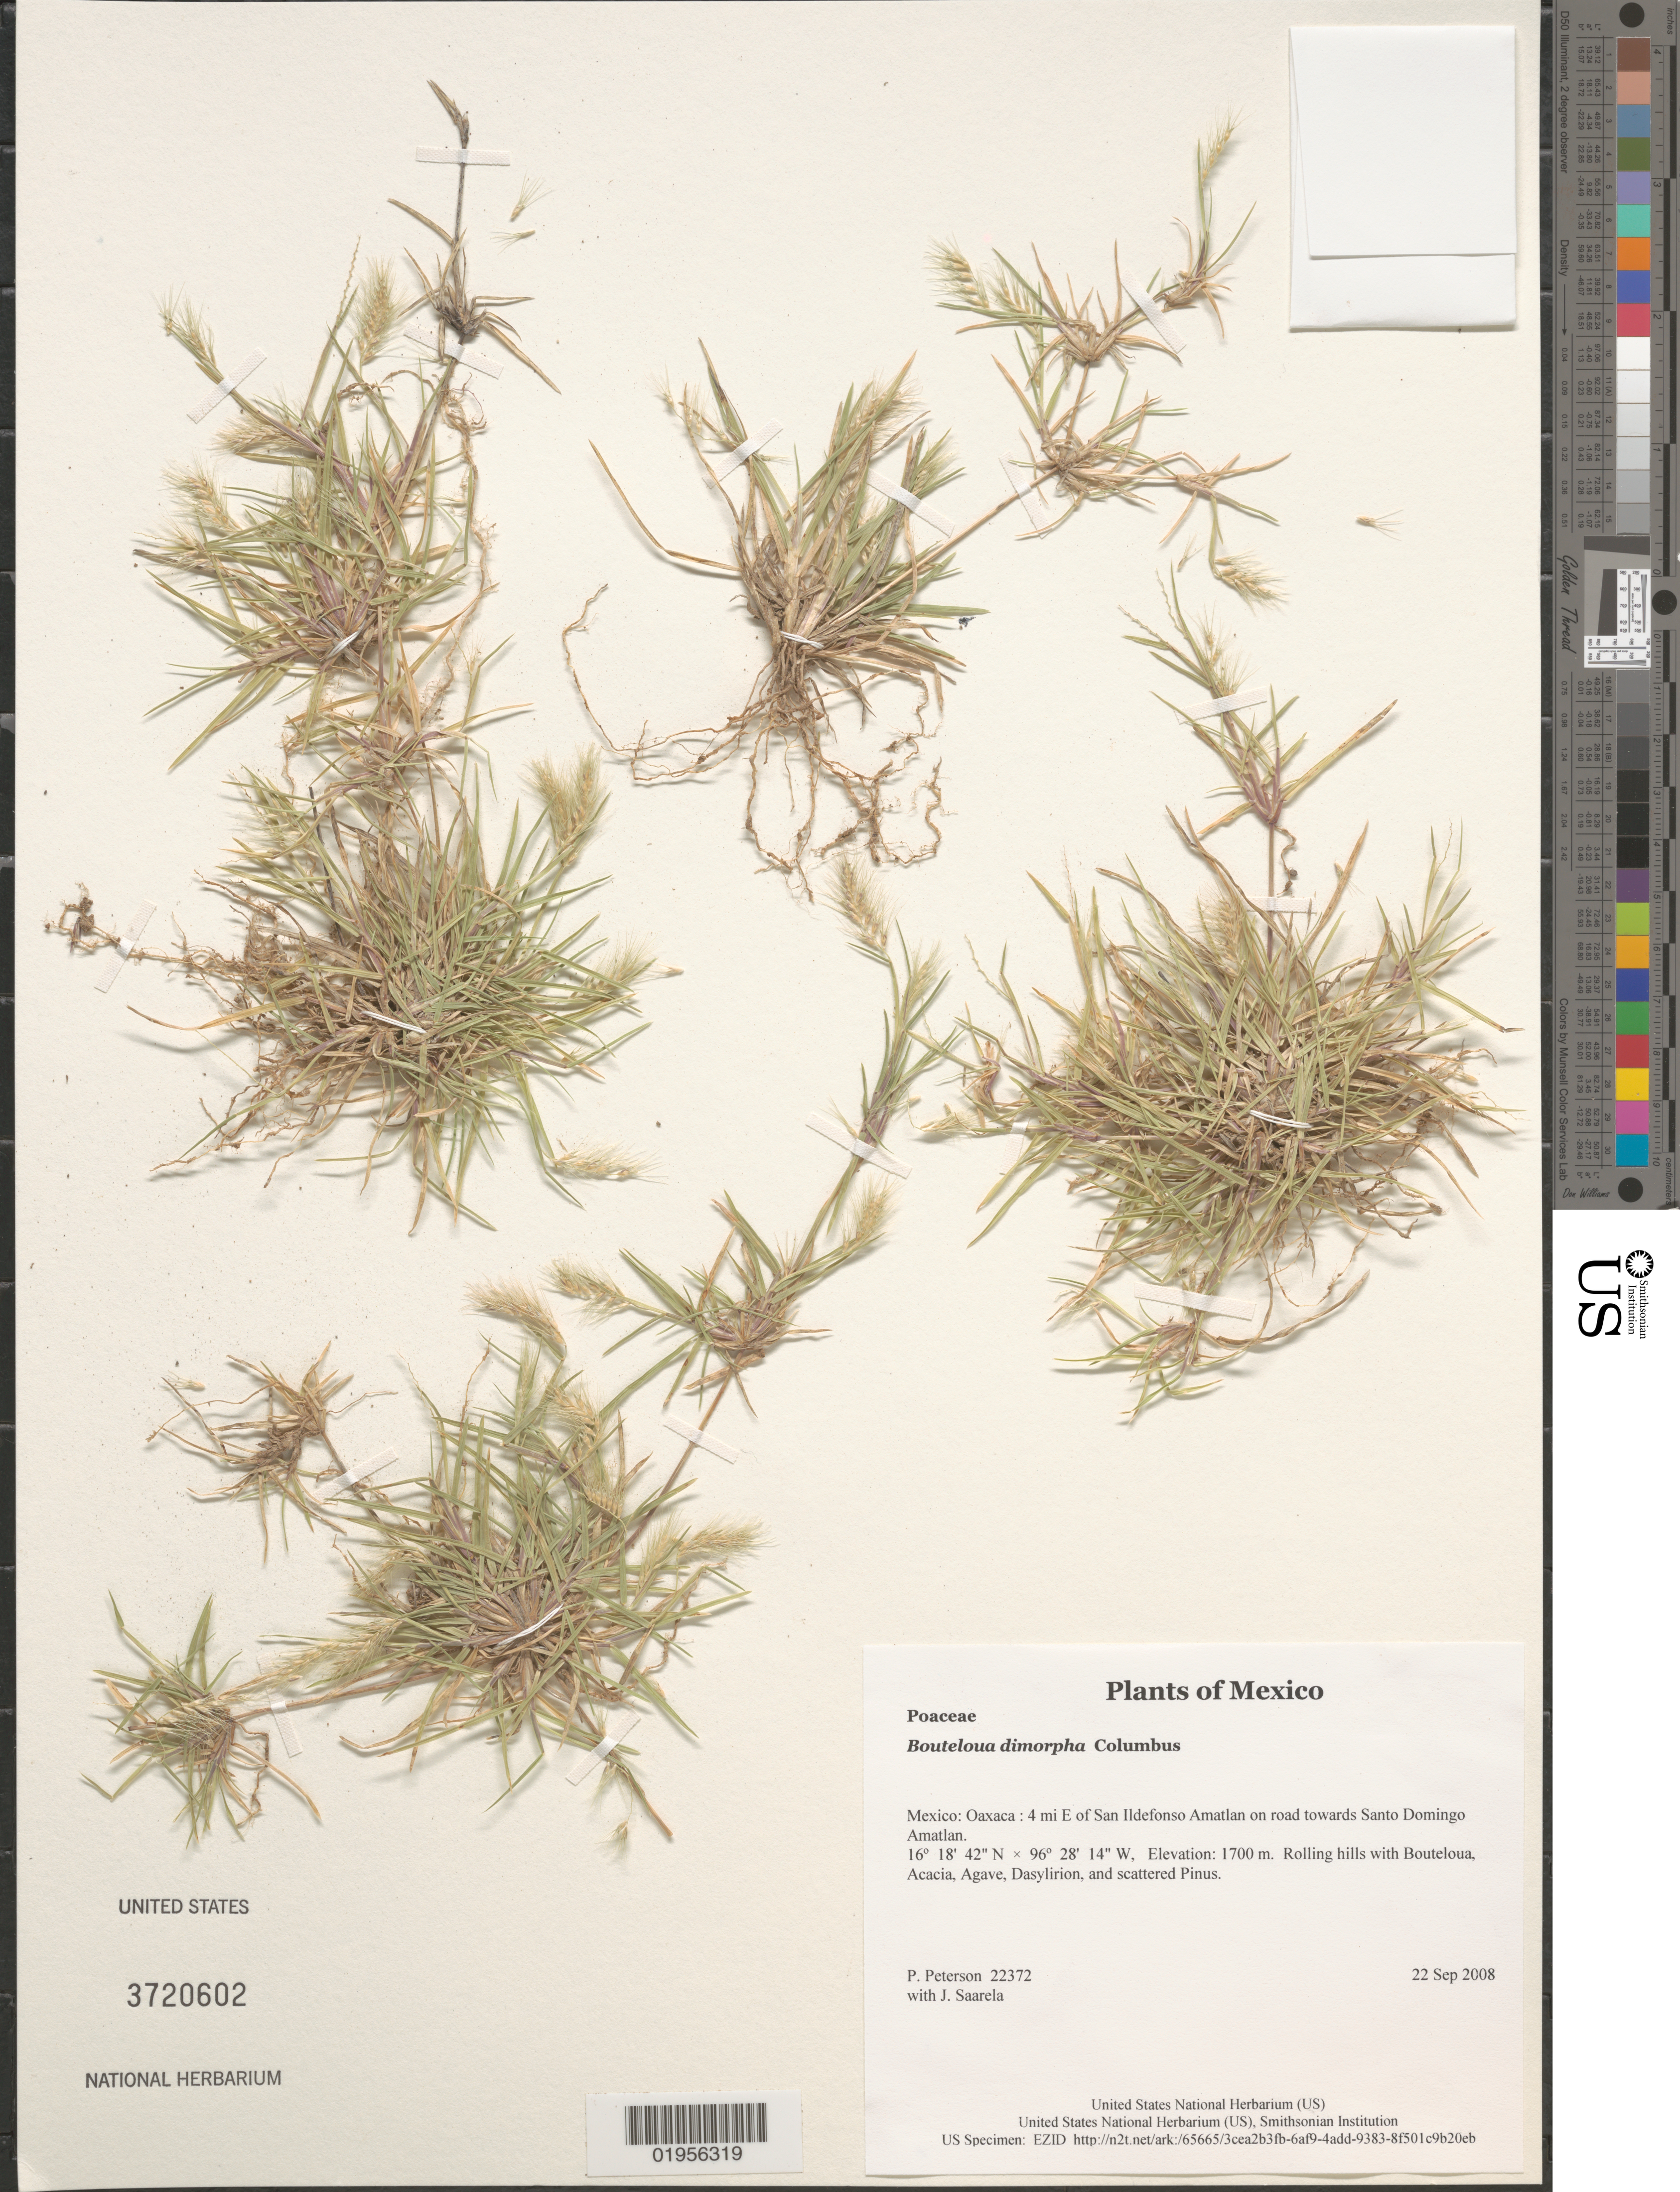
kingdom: Plantae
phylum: Tracheophyta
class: Liliopsida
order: Poales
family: Poaceae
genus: Bouteloua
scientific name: Bouteloua dimorpha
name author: Columbus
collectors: P. M. Peterson & J. Saarela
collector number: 22372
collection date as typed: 22 Sep 2008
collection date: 2008-09-22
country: Mexico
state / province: Oaxaca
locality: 4 mi E of San Ildefonso Amatlan on road towards Santo Domingo Amatlan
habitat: Rolling hills with Bouteloua, Acacia, Agave, Dasylirion, and scattered Pinus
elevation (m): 1700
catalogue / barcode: US 3720602